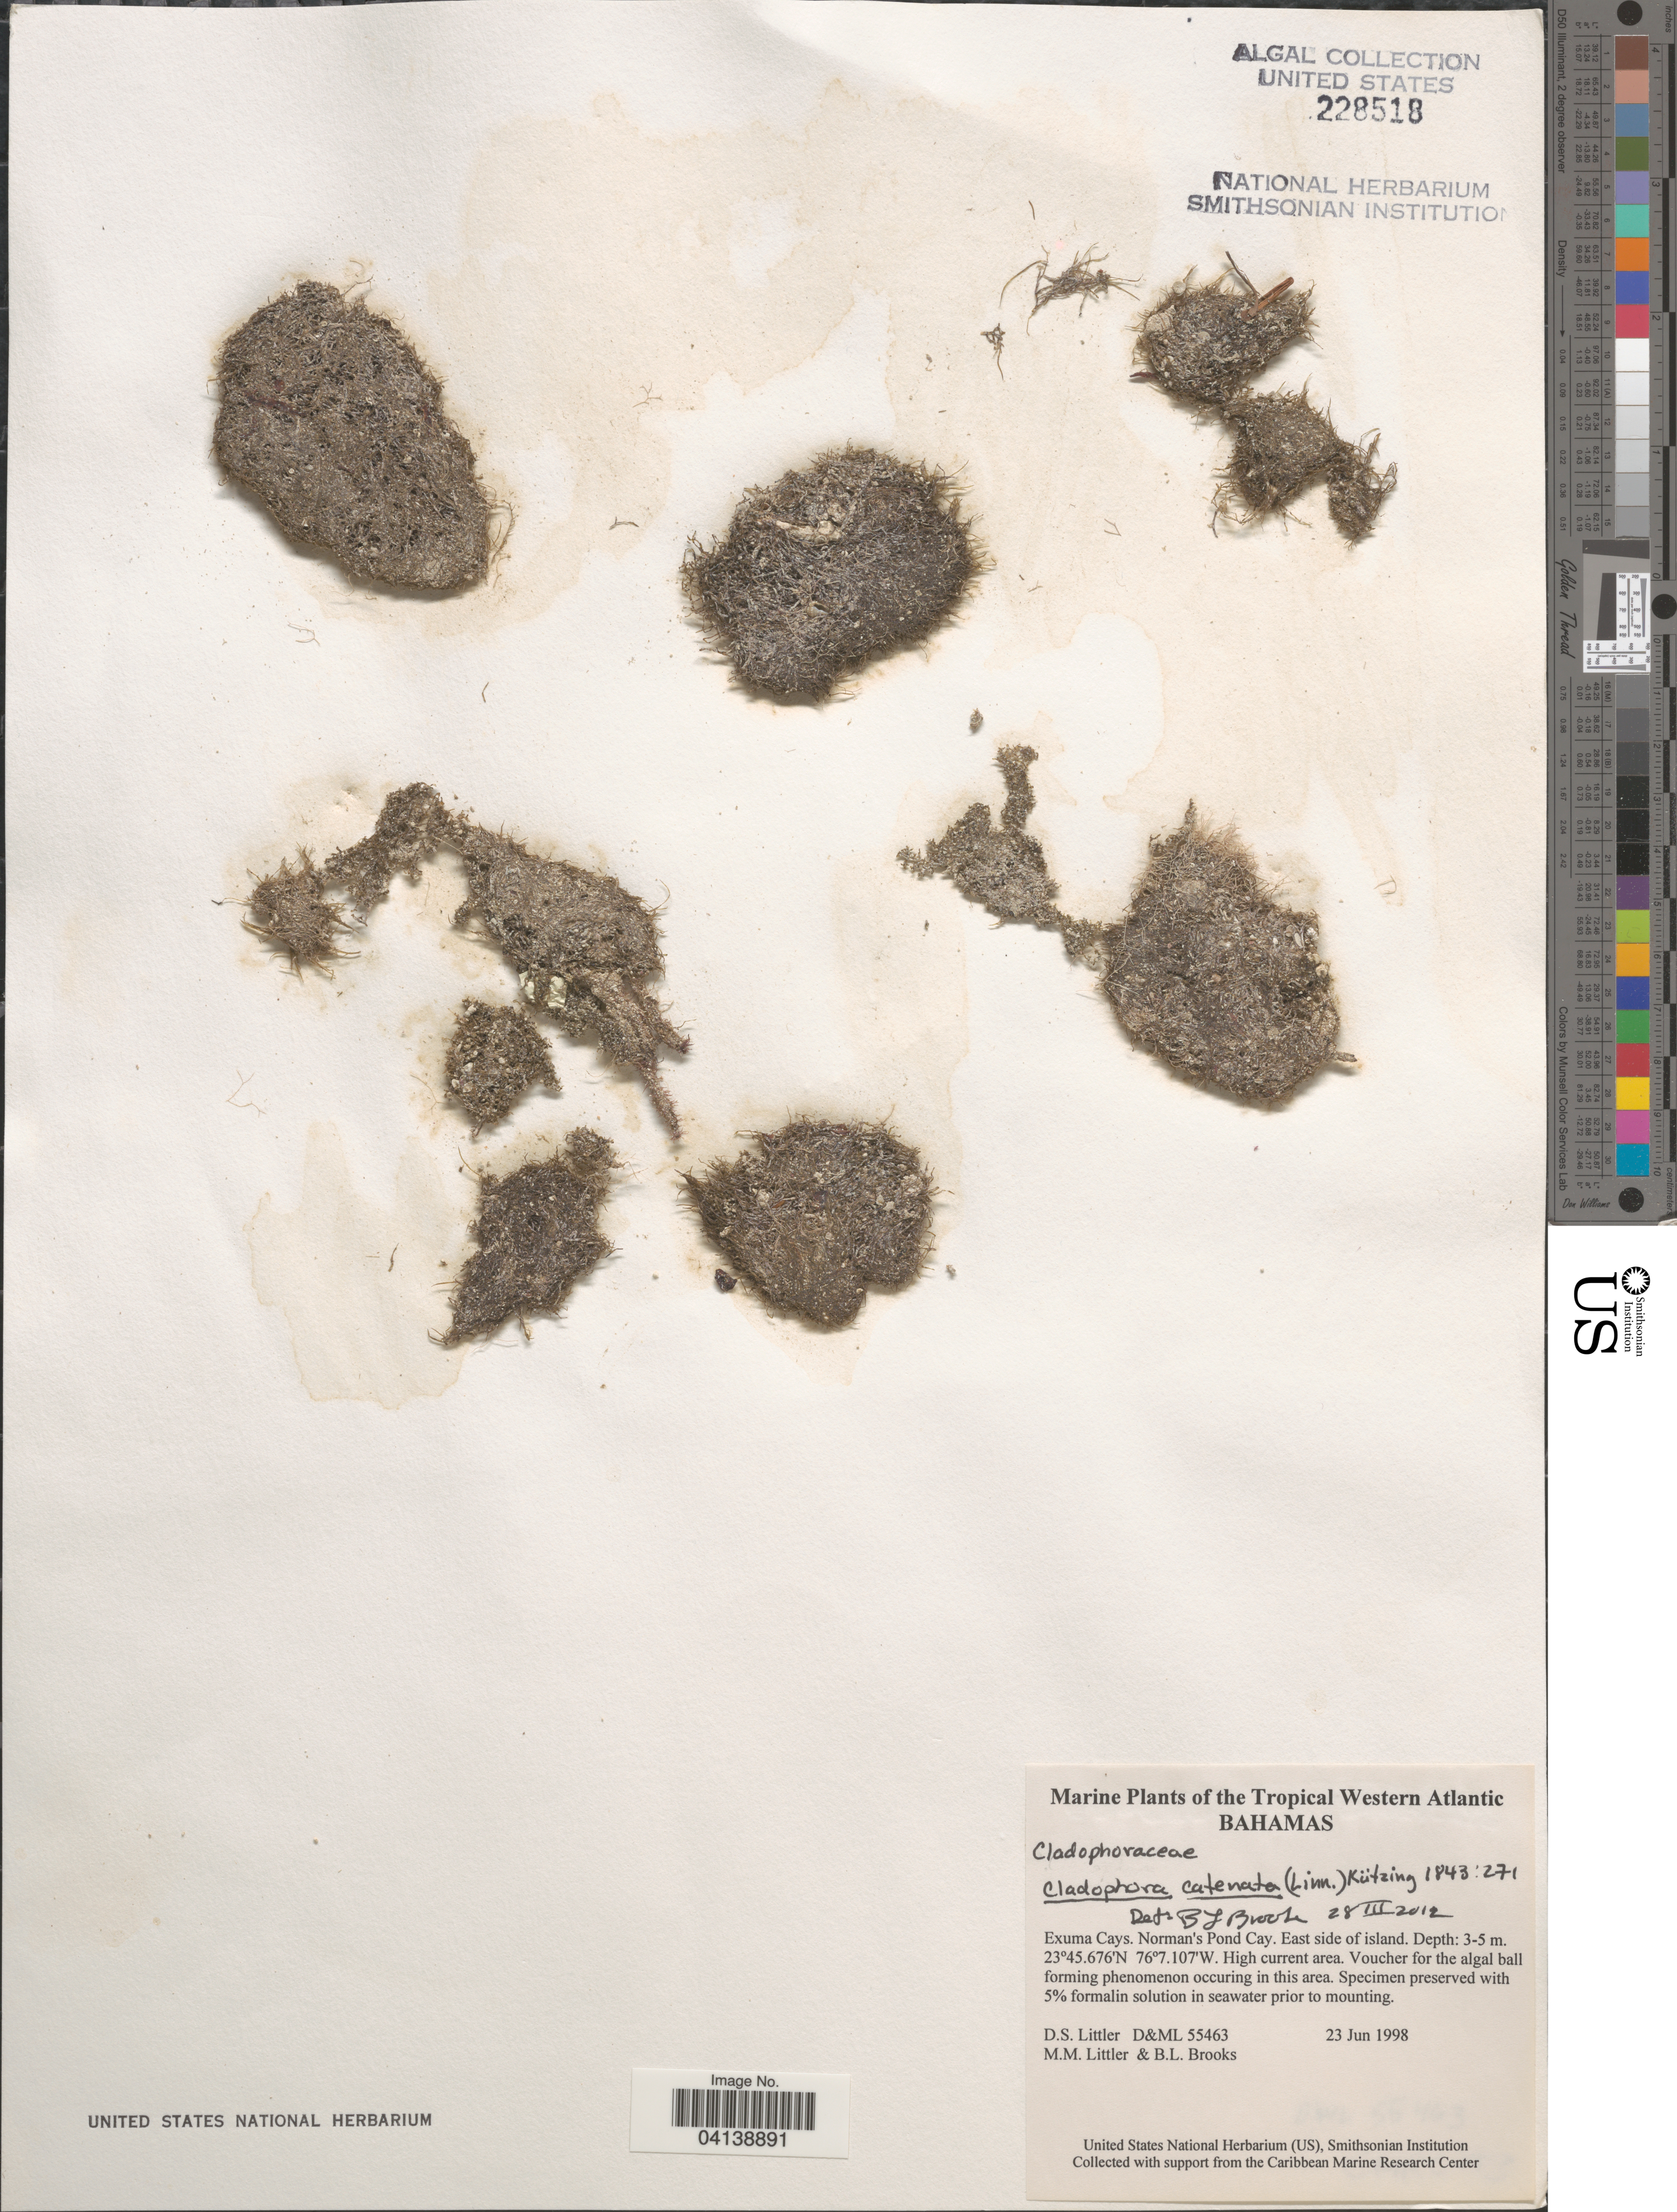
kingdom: Plantae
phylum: Chlorophyta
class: Ulvophyceae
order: Cladophorales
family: Cladophoraceae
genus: Cladophora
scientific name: Cladophora catenata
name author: (L.) Kütz.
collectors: D. S. Littler & B. Brooks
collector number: D&ML55463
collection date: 1998-06-23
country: Bahamas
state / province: Exuma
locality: The Tropical Western Atlantic. Exuma Cays. Norman's Pond Cay. East side of island.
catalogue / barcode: US 228518